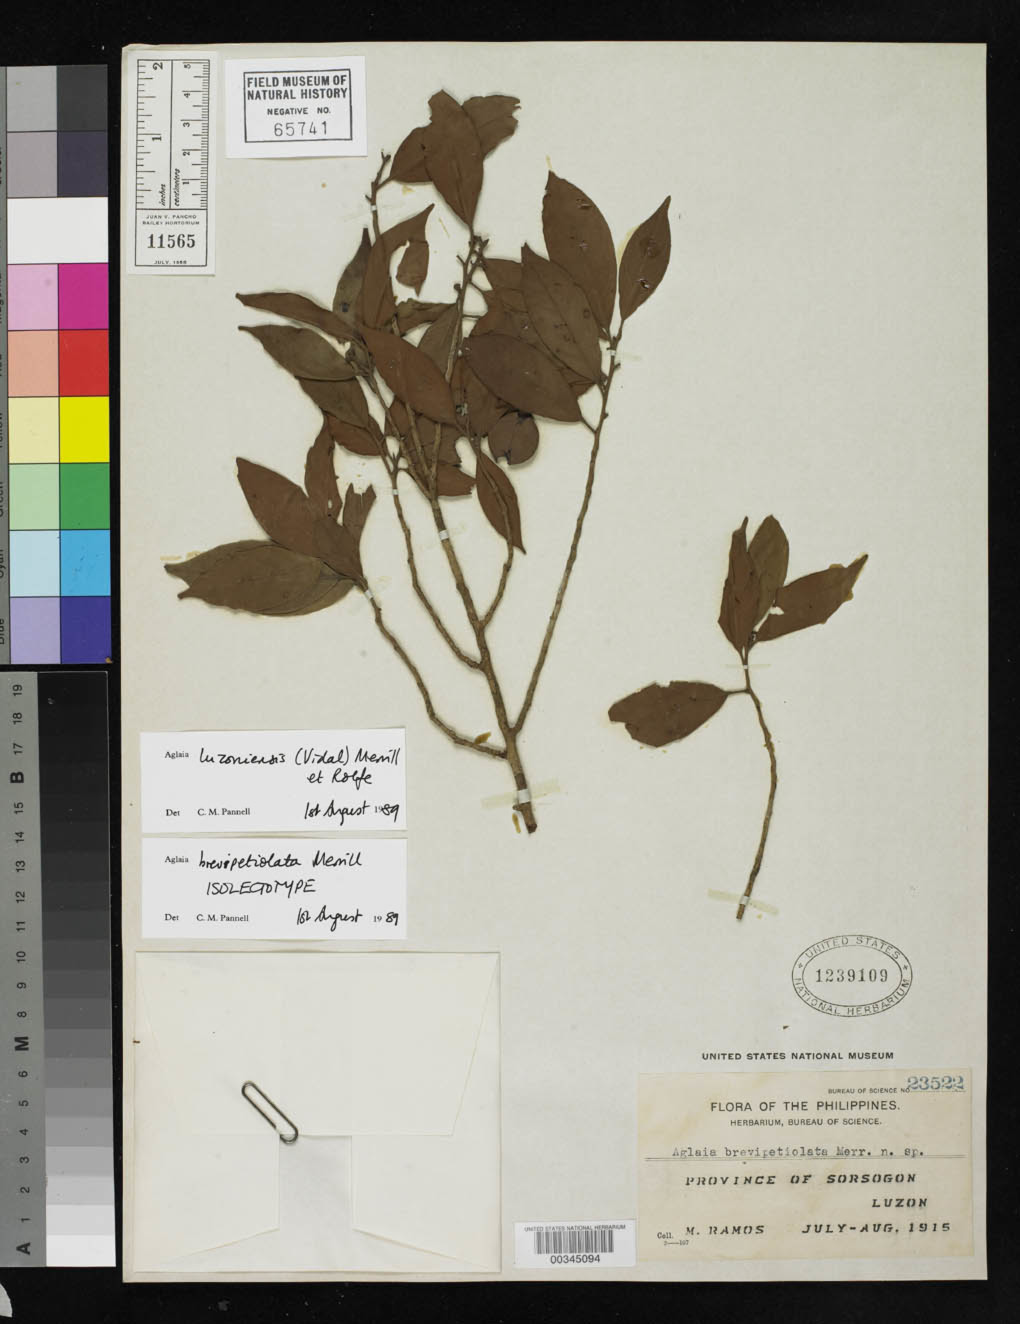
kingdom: Plantae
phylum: Tracheophyta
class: Magnoliopsida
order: Sapindales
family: Meliaceae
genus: Aglaia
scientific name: Aglaia brevipetiolata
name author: Merr.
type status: Isolectotype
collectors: M. Ramos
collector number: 23522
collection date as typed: Jul 1915 to -- Aug 1915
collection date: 1915-07/1915-08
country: Philippines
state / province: Bicol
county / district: Sorsogon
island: Luzon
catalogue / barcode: US 1239109